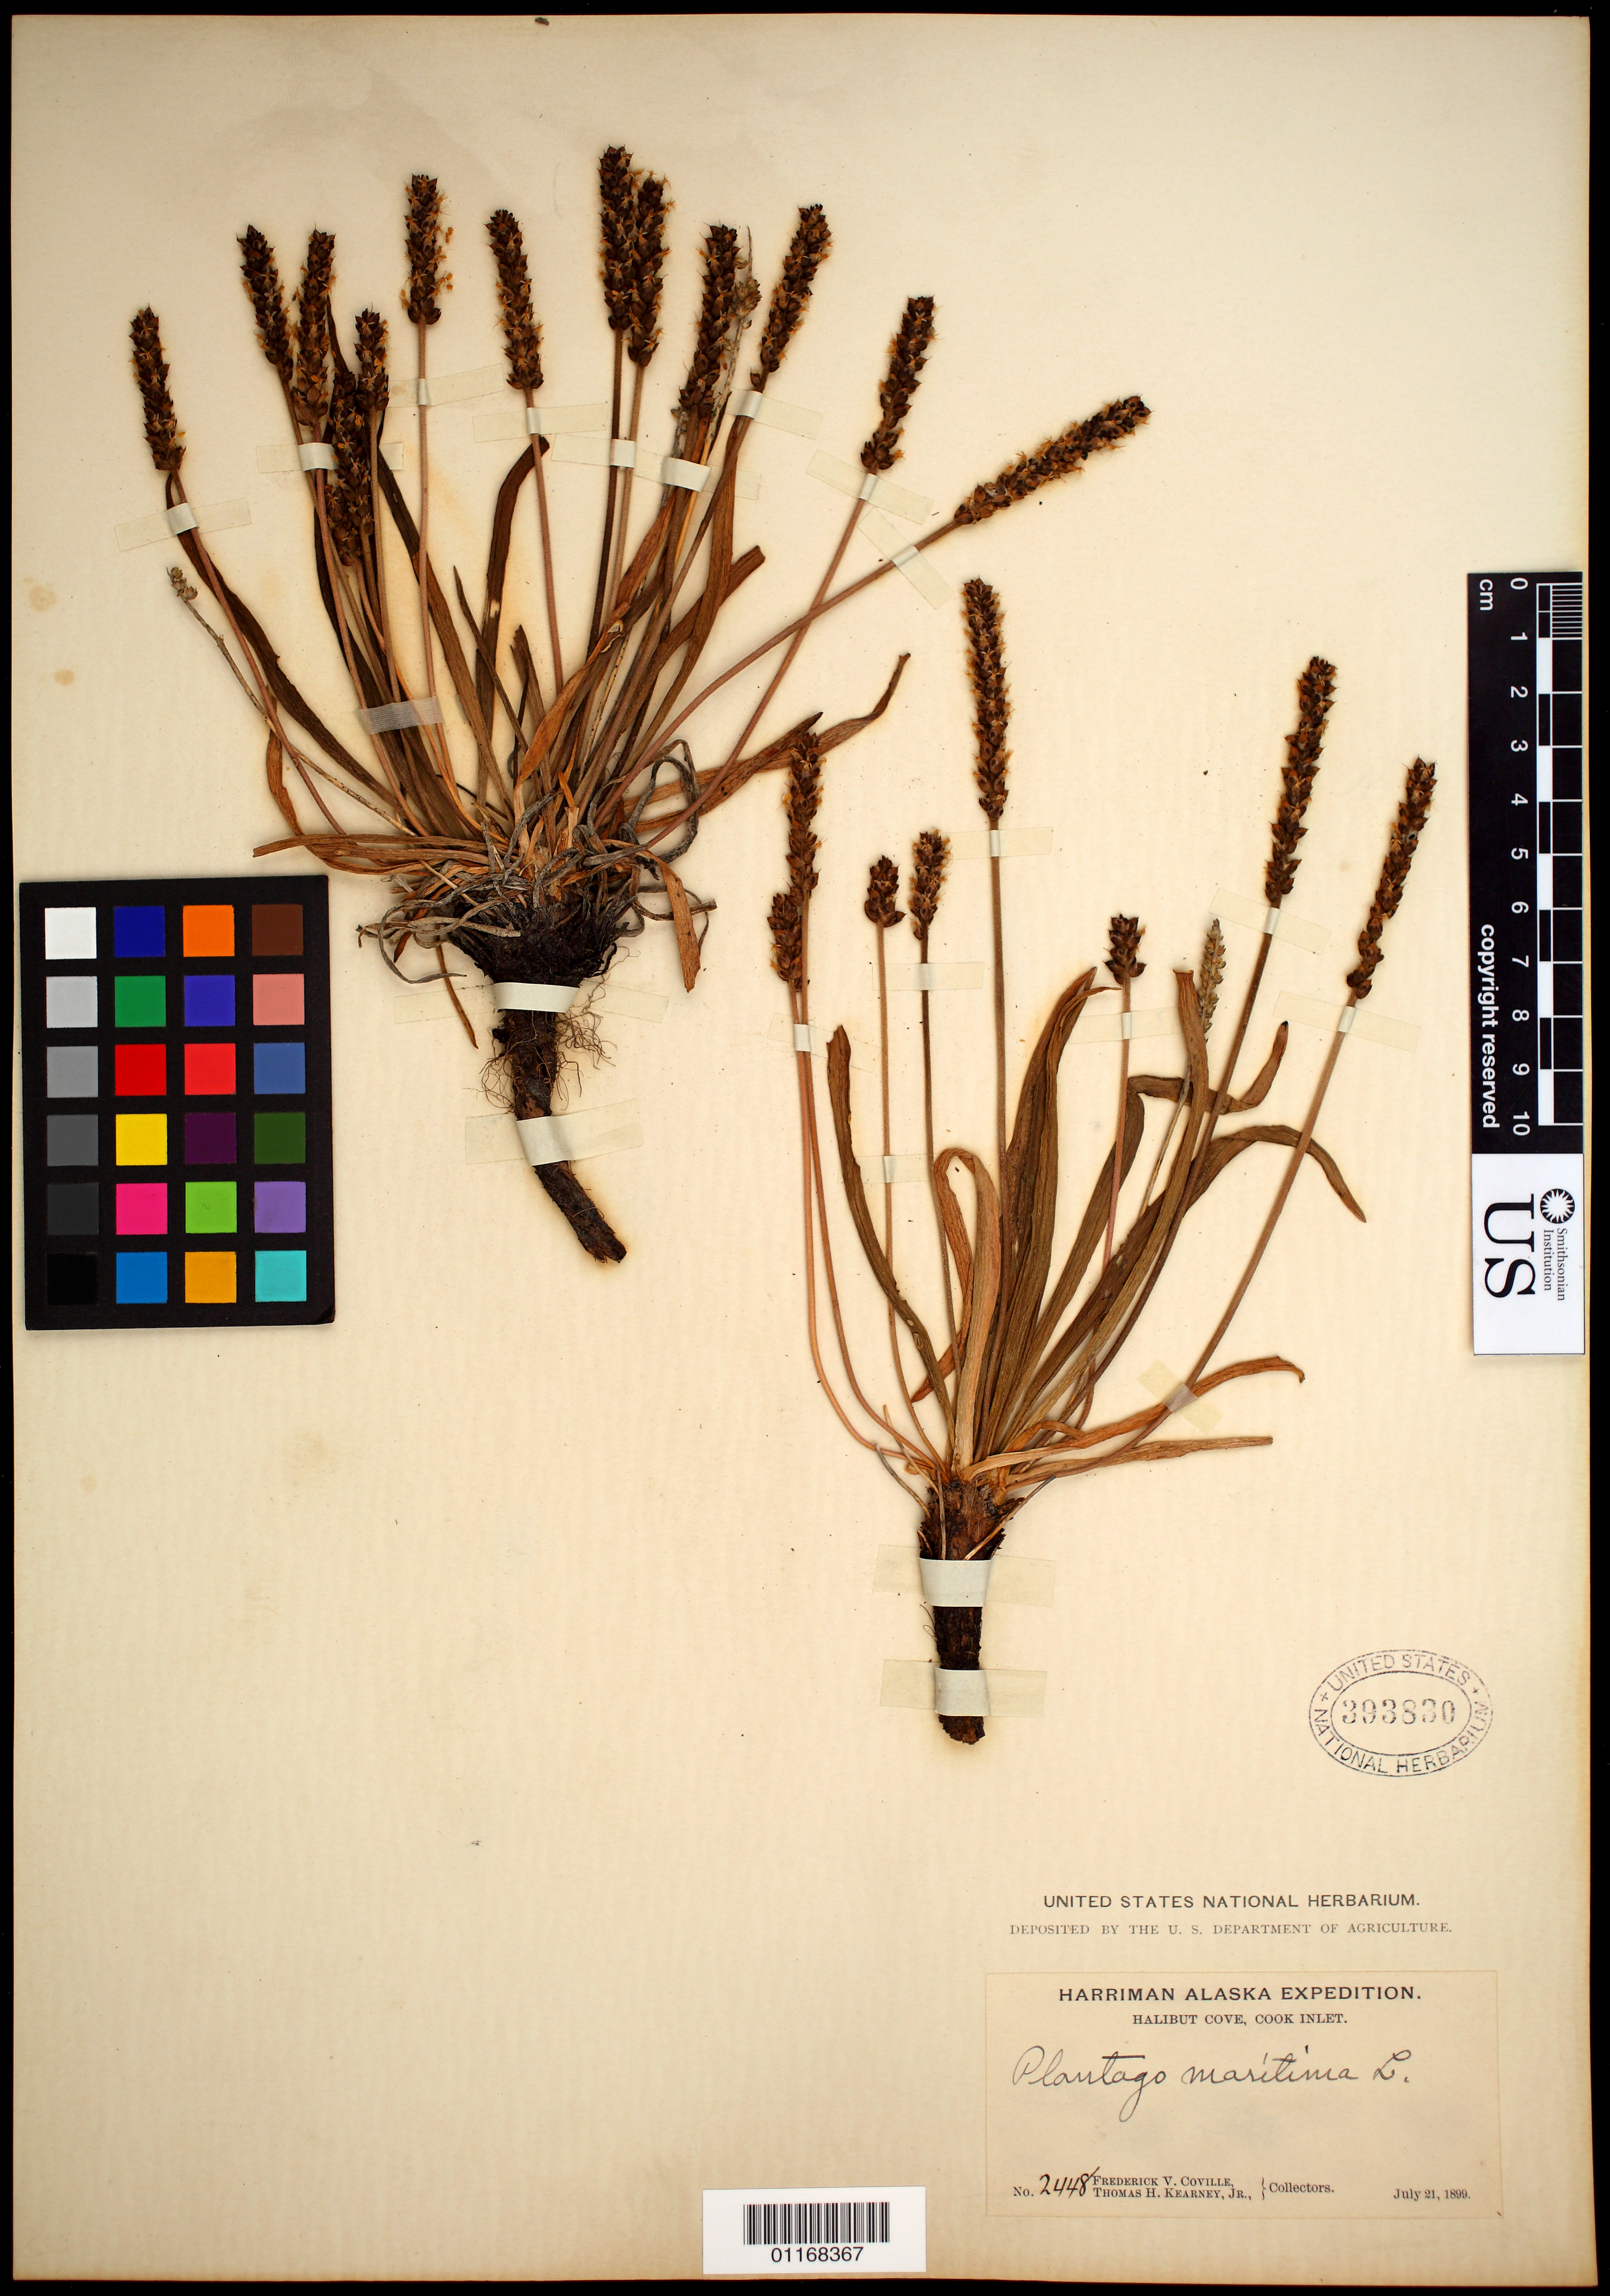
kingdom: Plantae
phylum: Tracheophyta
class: Magnoliopsida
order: Lamiales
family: Plantaginaceae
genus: Plantago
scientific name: Plantago maritima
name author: L.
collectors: F. V. Coville & T. H. Kearney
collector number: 2448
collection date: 1899-07-21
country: United States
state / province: Alaska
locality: Halibut Cove, Cook Inlet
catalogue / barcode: US 393830